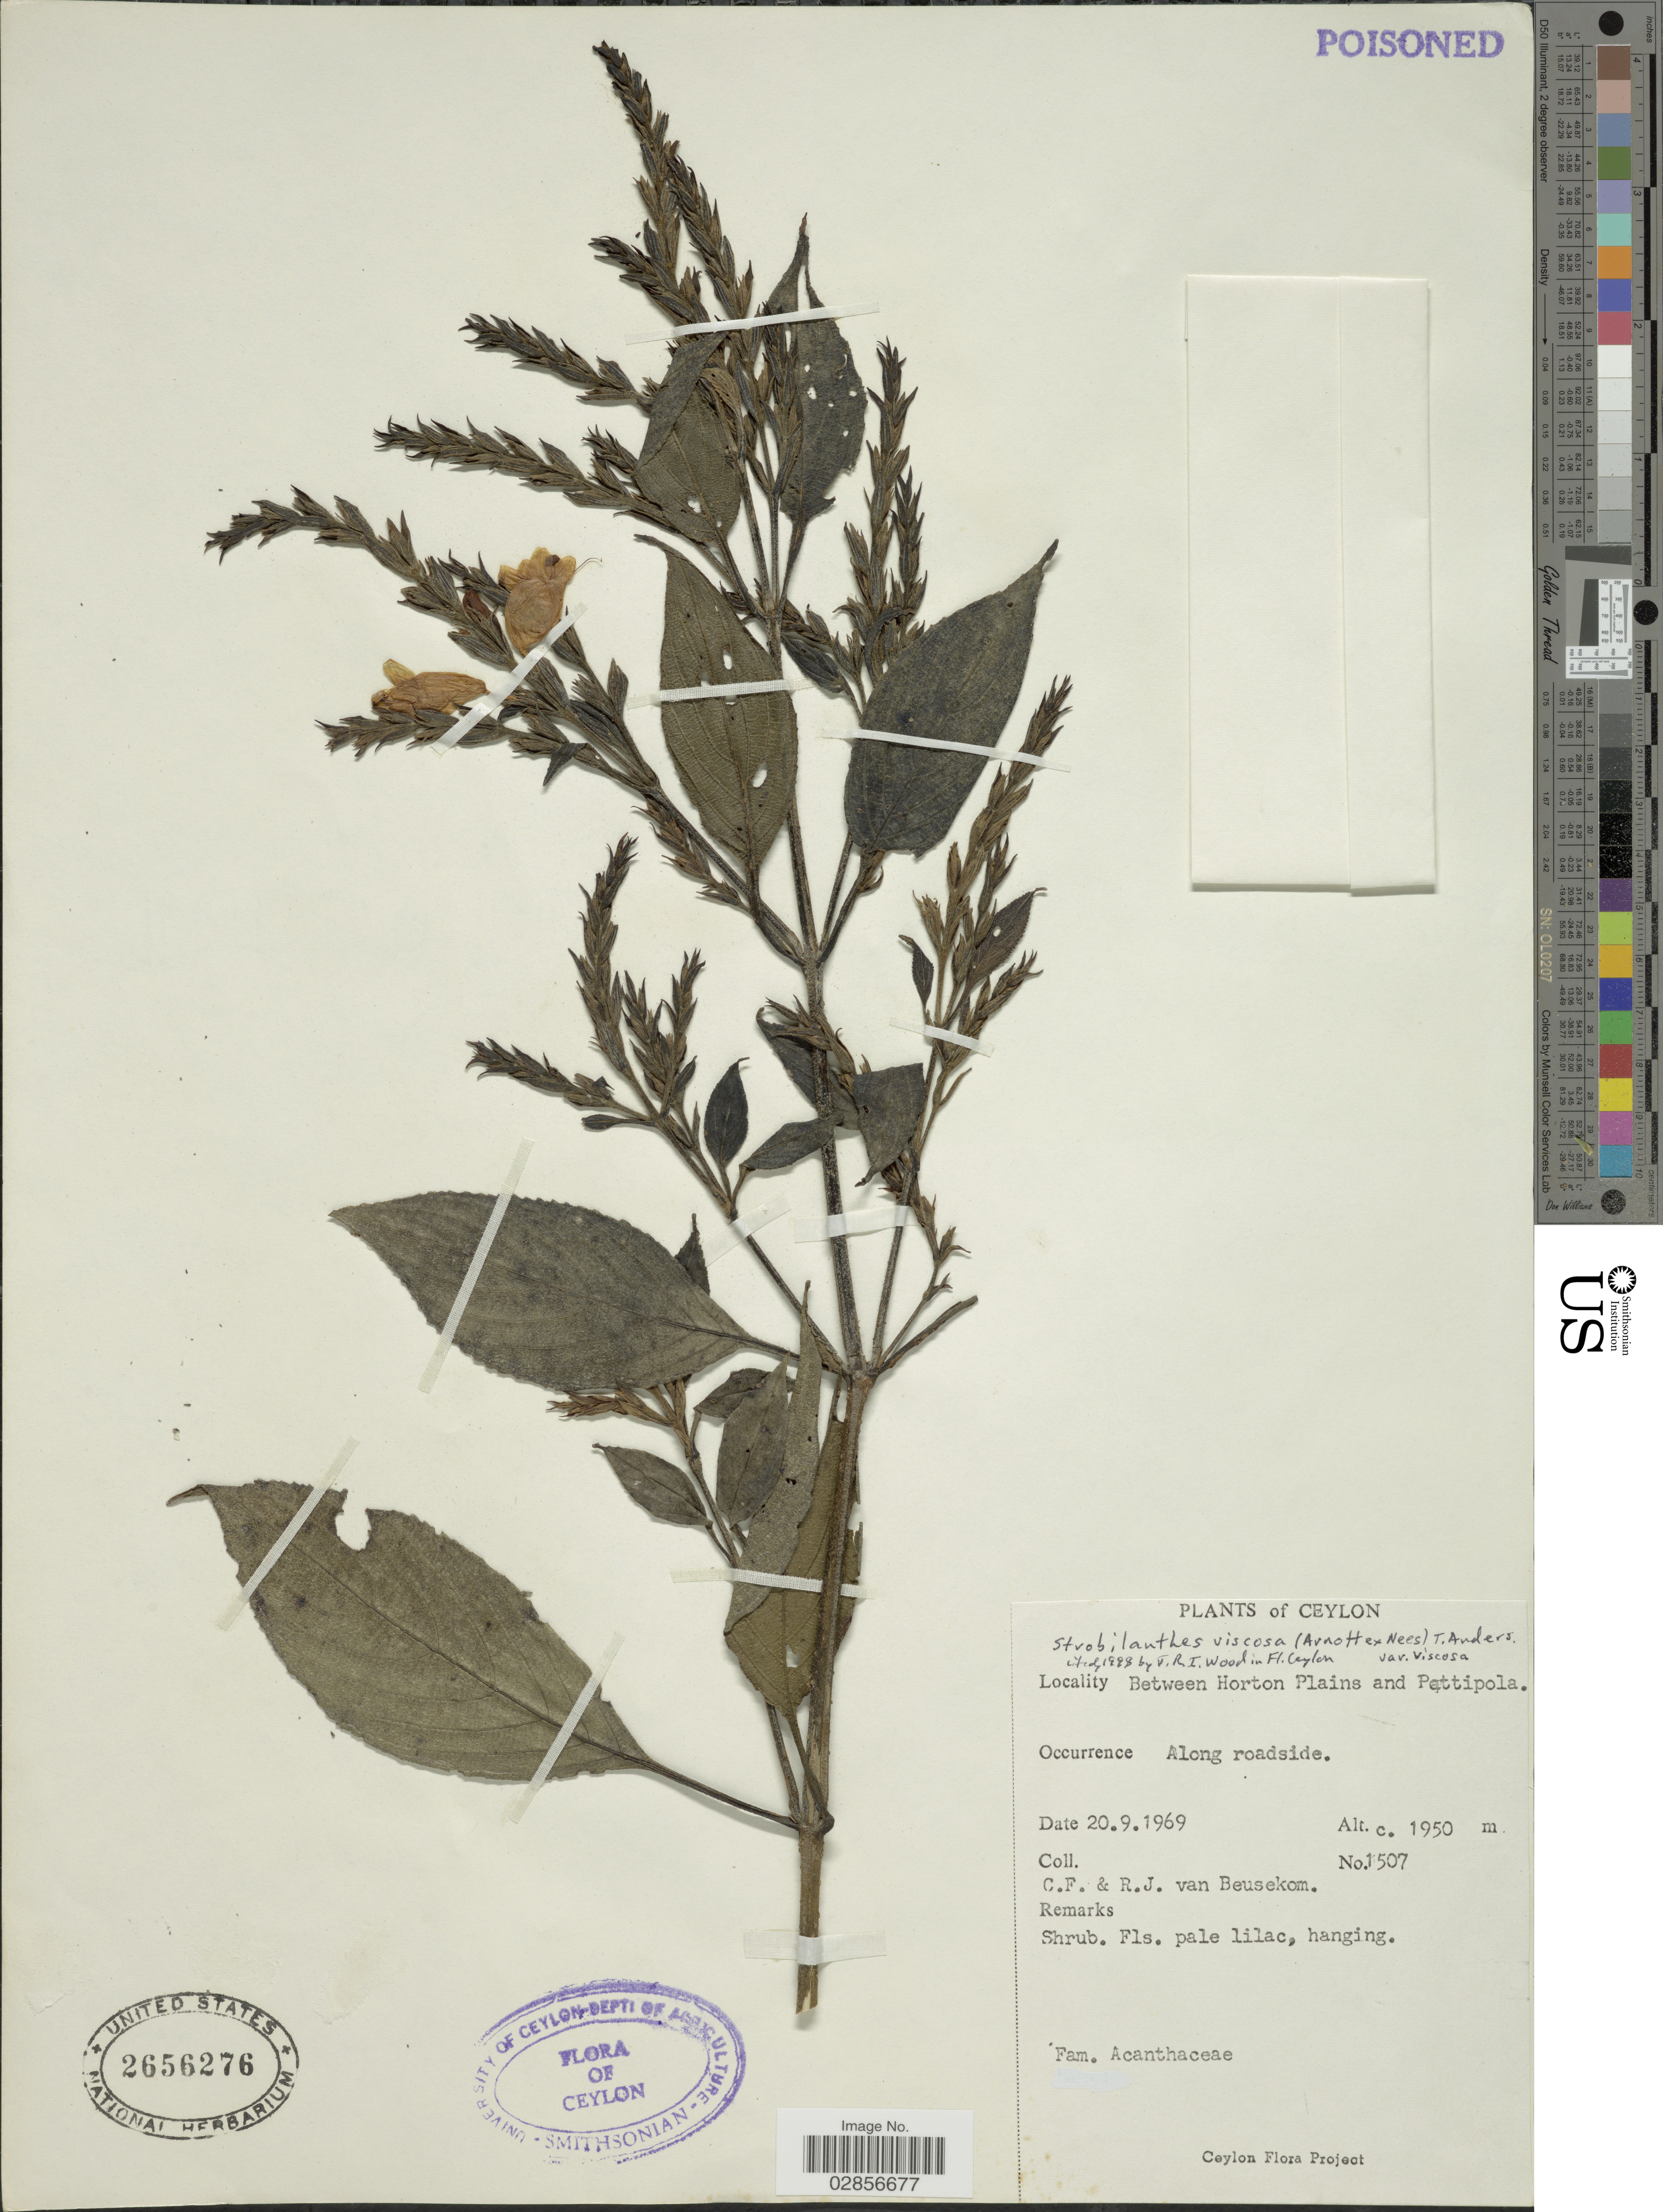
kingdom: Plantae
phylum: Tracheophyta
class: Magnoliopsida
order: Lamiales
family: Acanthaceae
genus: Strobilanthes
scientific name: Strobilanthes viscosa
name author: T. Anderson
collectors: C. F. Beusekom & R. Van Beusekom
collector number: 1507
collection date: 1969-09-20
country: Sri Lanka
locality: Ceylon, Between Horton Plains and Pettipola.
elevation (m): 1950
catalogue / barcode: US 2656276